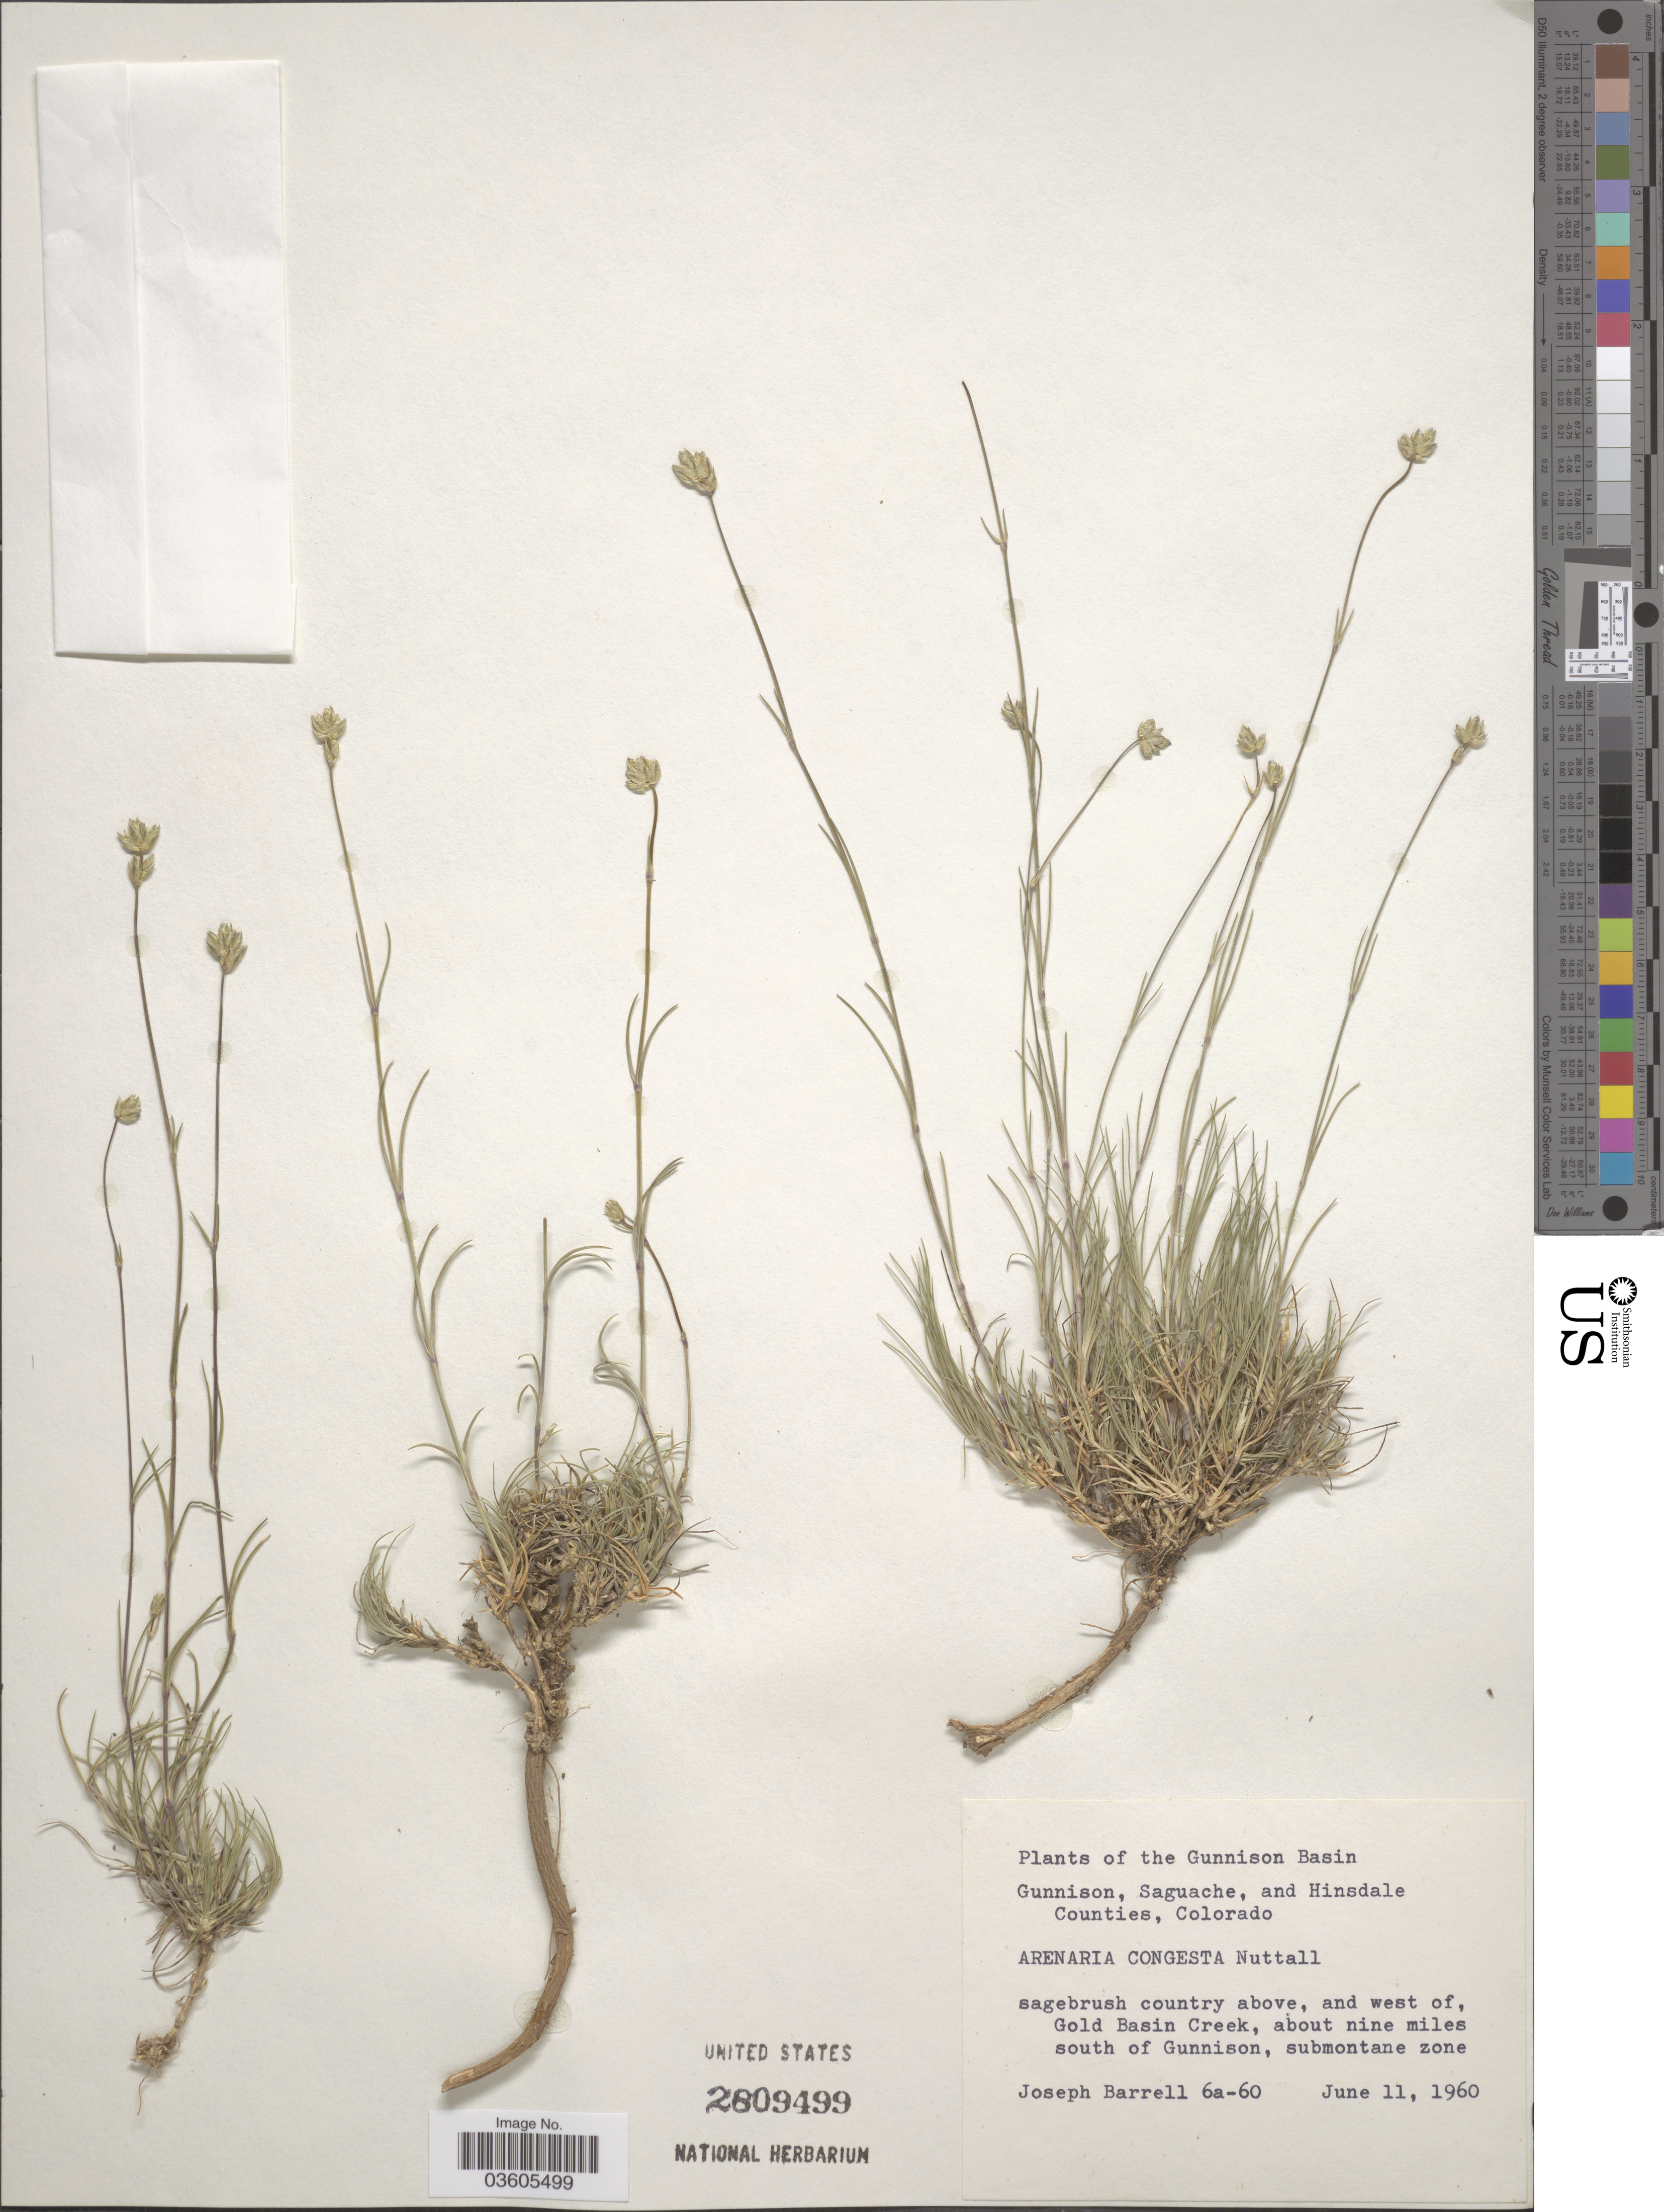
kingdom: Plantae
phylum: Tracheophyta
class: Magnoliopsida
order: Caryophyllales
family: Caryophyllaceae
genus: Eremogone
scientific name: Eremogone congesta var. congesta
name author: (Nutt.) Ikonn.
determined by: Strong, Mark T., (BOT), Smithsonian Institution - National Museum of Natural History (UNITED STATES)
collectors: J. Barrell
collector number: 6a-60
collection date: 1960-06-11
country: United States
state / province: Colorado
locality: The Gunnison Basin. Sagebrush country above, and west of Gold Basin Creek, about nine miles south of Gunnison.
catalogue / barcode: US 2809499